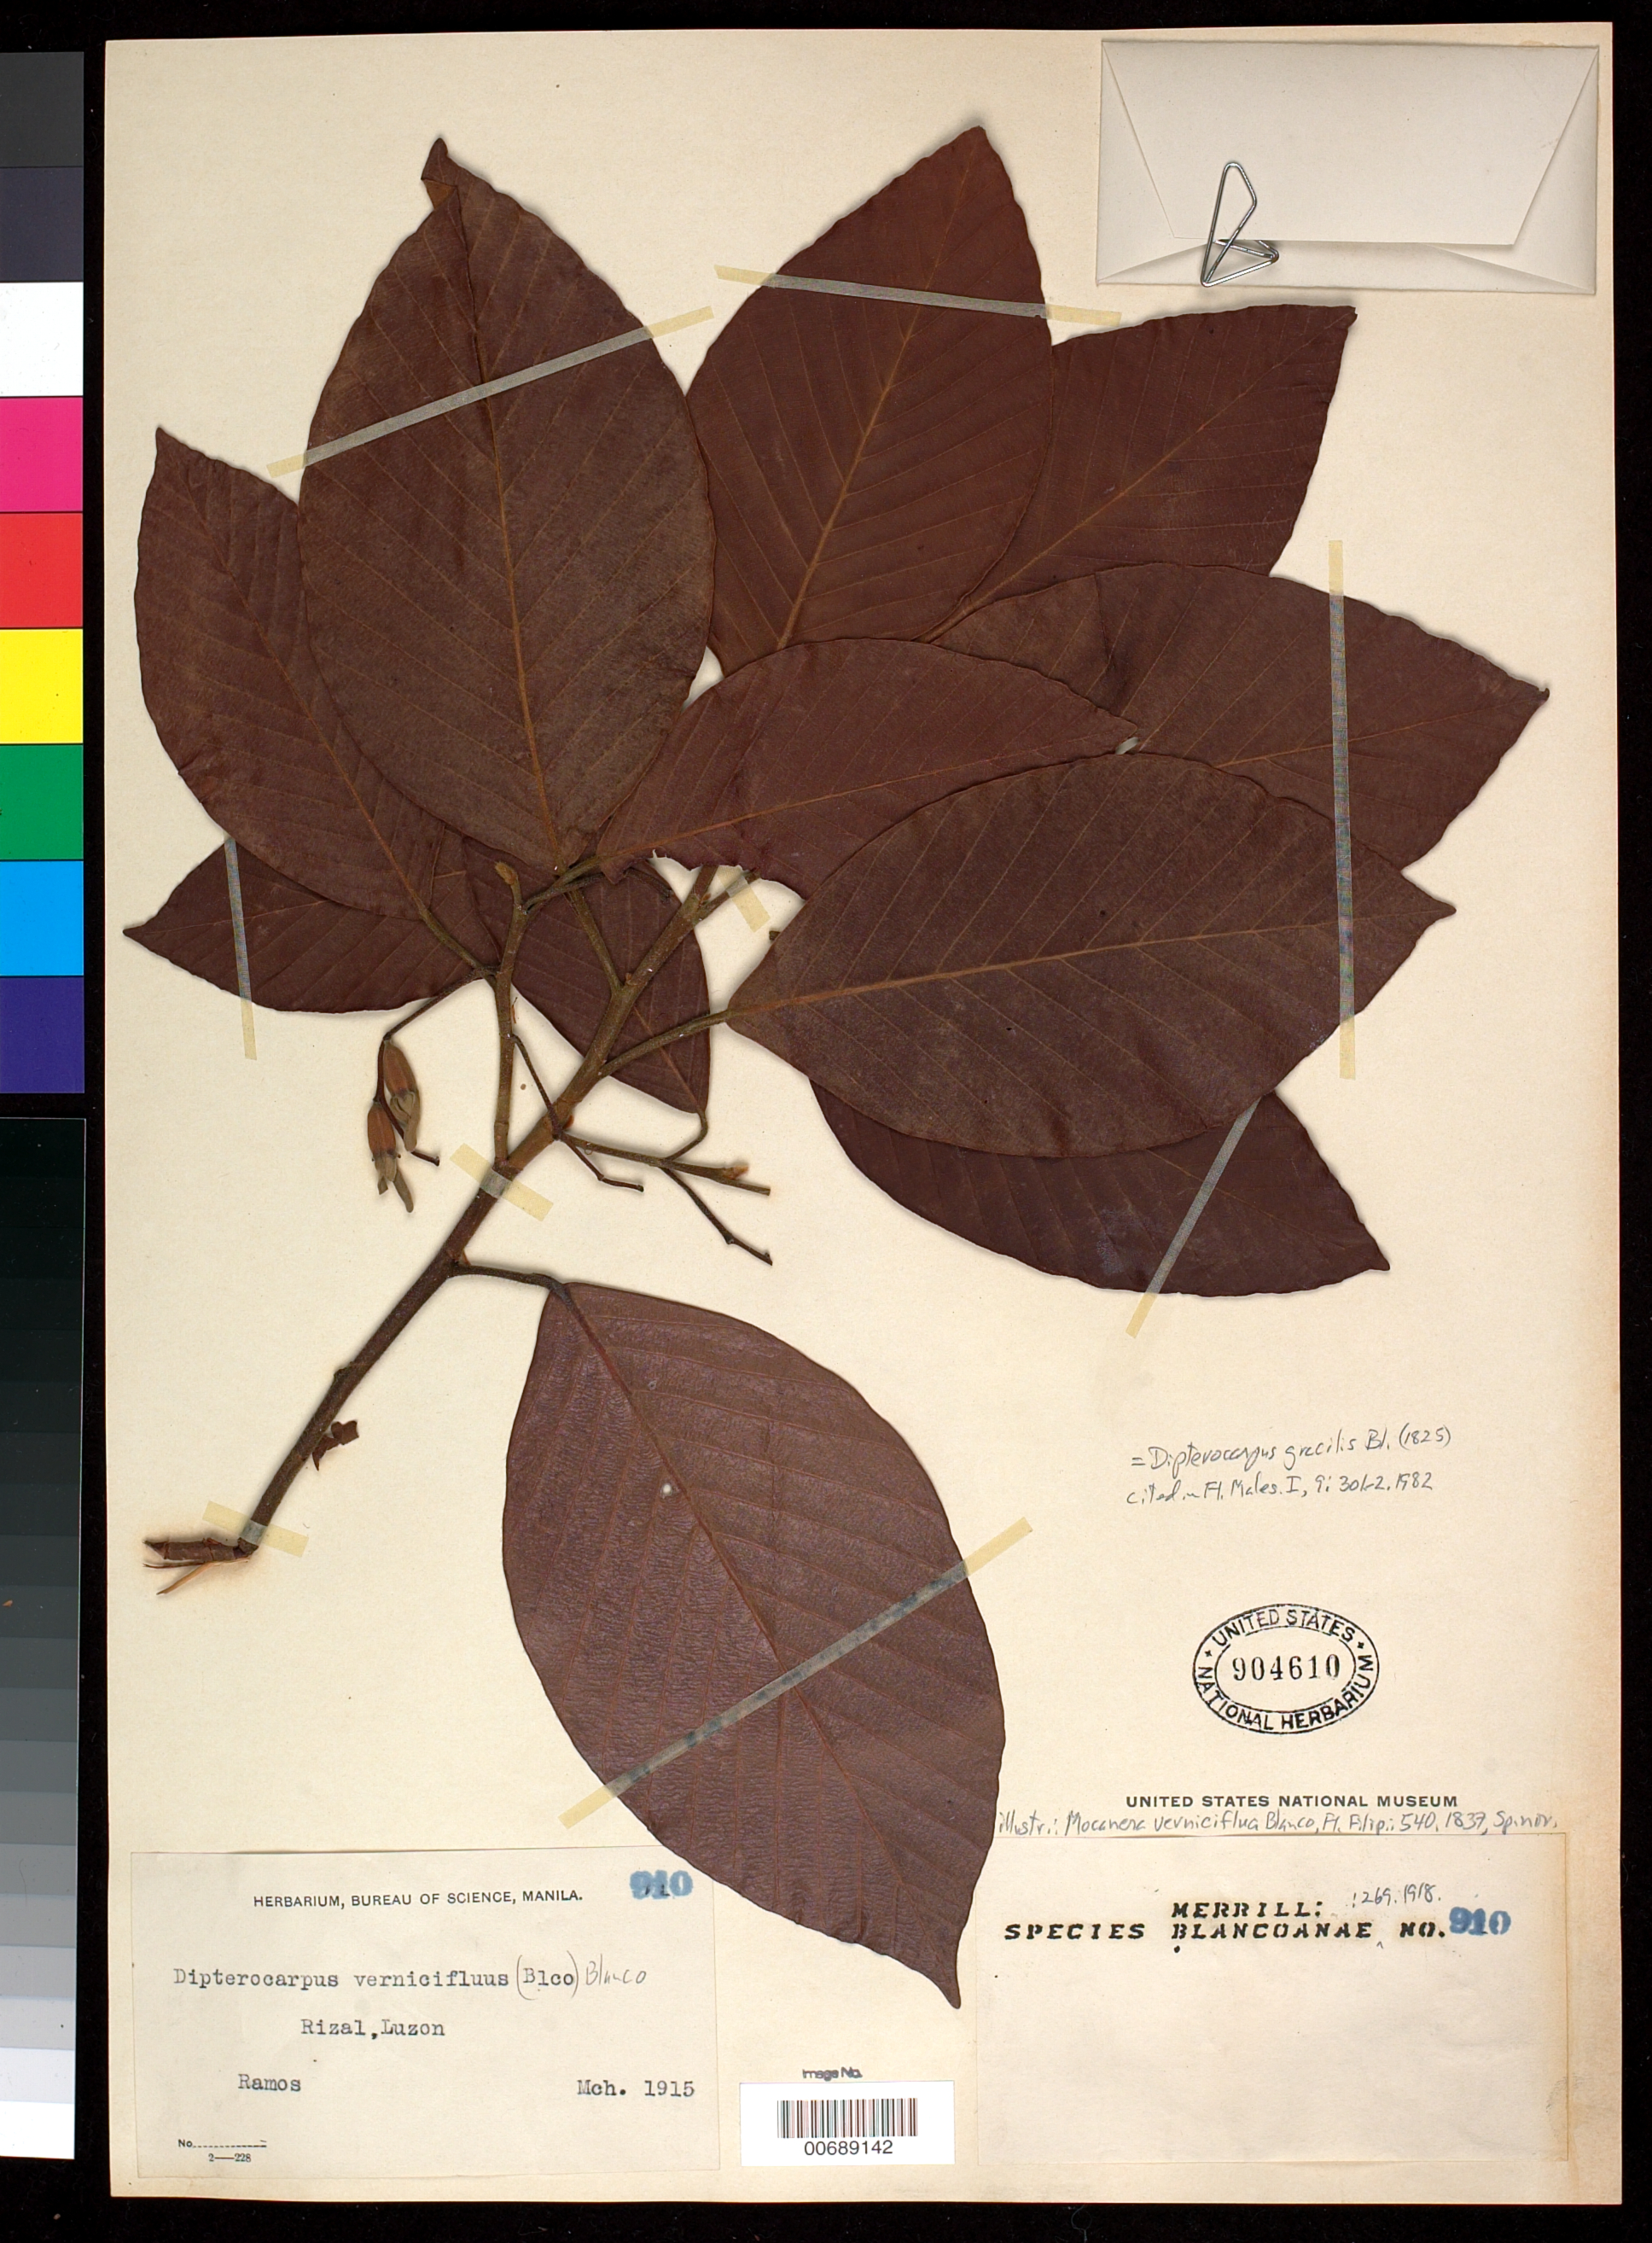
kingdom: Plantae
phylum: Tracheophyta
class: Magnoliopsida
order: Malvales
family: Dipterocarpaceae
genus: Dipterocarpus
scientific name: Dipterocarpus gracilis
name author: Blume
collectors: E. D. Merrill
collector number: Sp. Blancoan. 0910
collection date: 1915-03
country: Philippines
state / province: Calabarzon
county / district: Rizal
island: Luzon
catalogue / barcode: US 904610